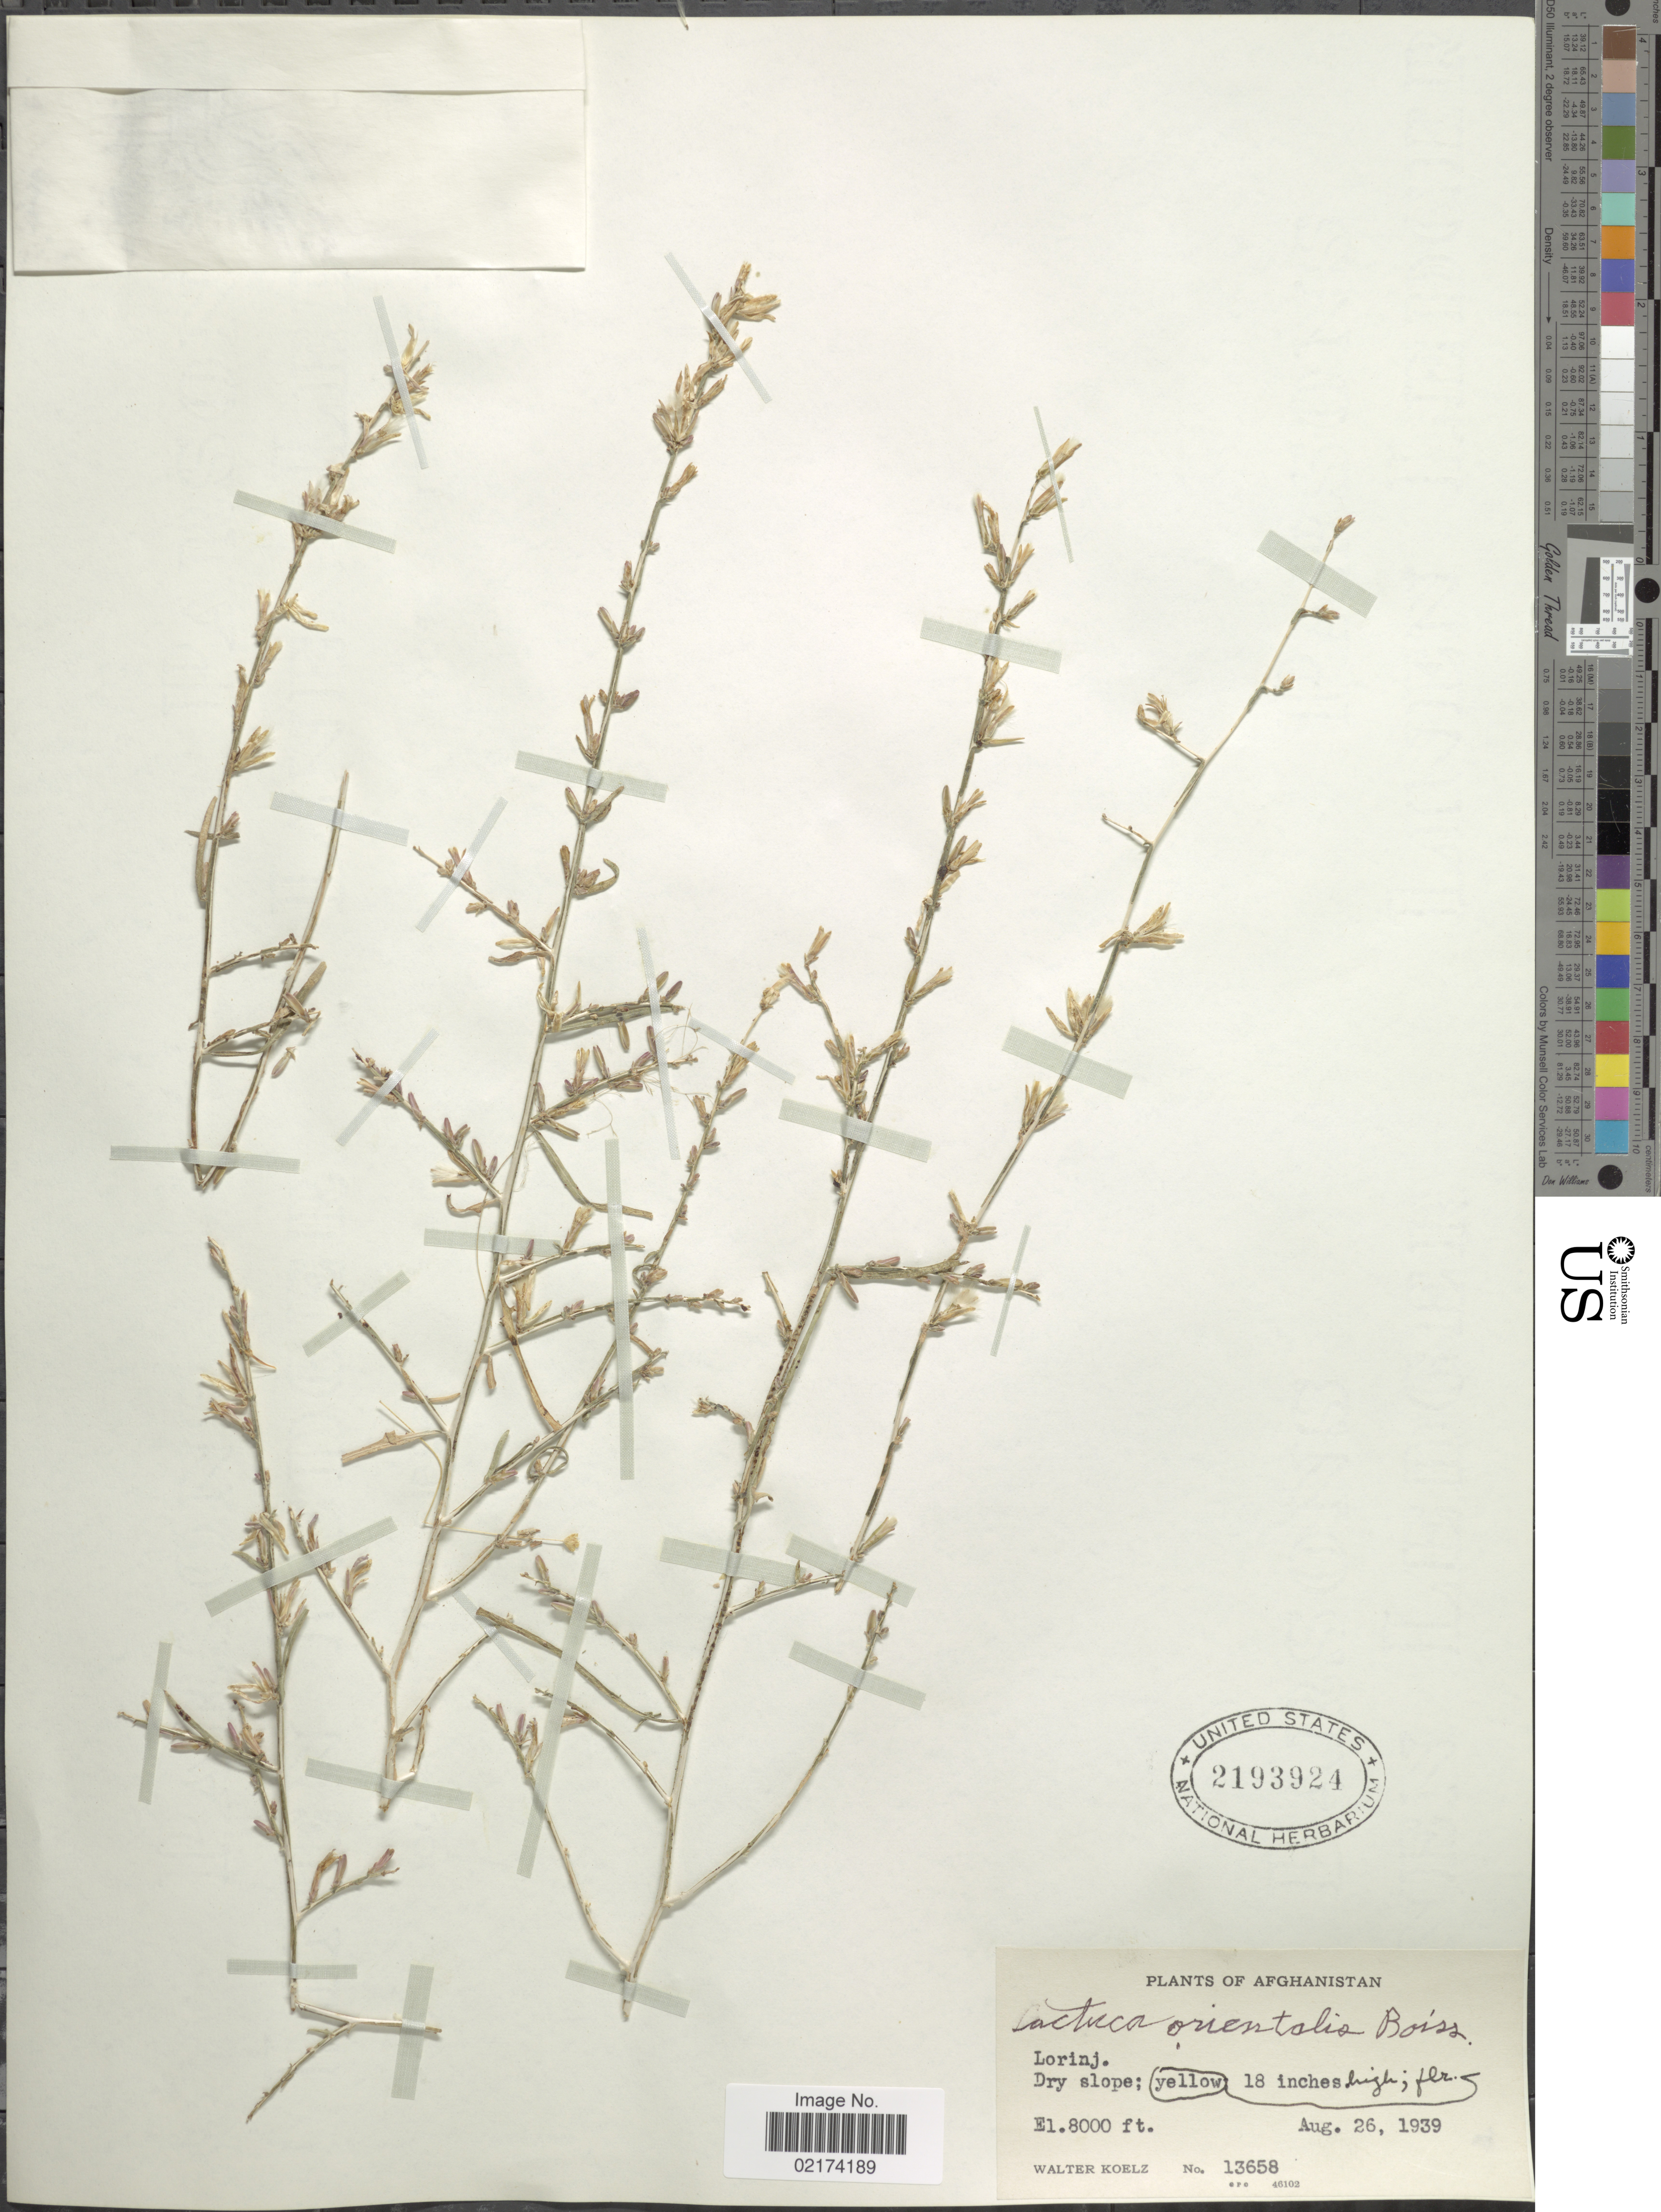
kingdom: Plantae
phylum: Tracheophyta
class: Magnoliopsida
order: Asterales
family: Asteraceae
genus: Lactuca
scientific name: Lactuca orientalis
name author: (Boiss.) Boiss.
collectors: W. N. Koelz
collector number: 13658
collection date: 1939-08-26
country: Afghanistan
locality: Lorinj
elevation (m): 2438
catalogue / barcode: US 2193924